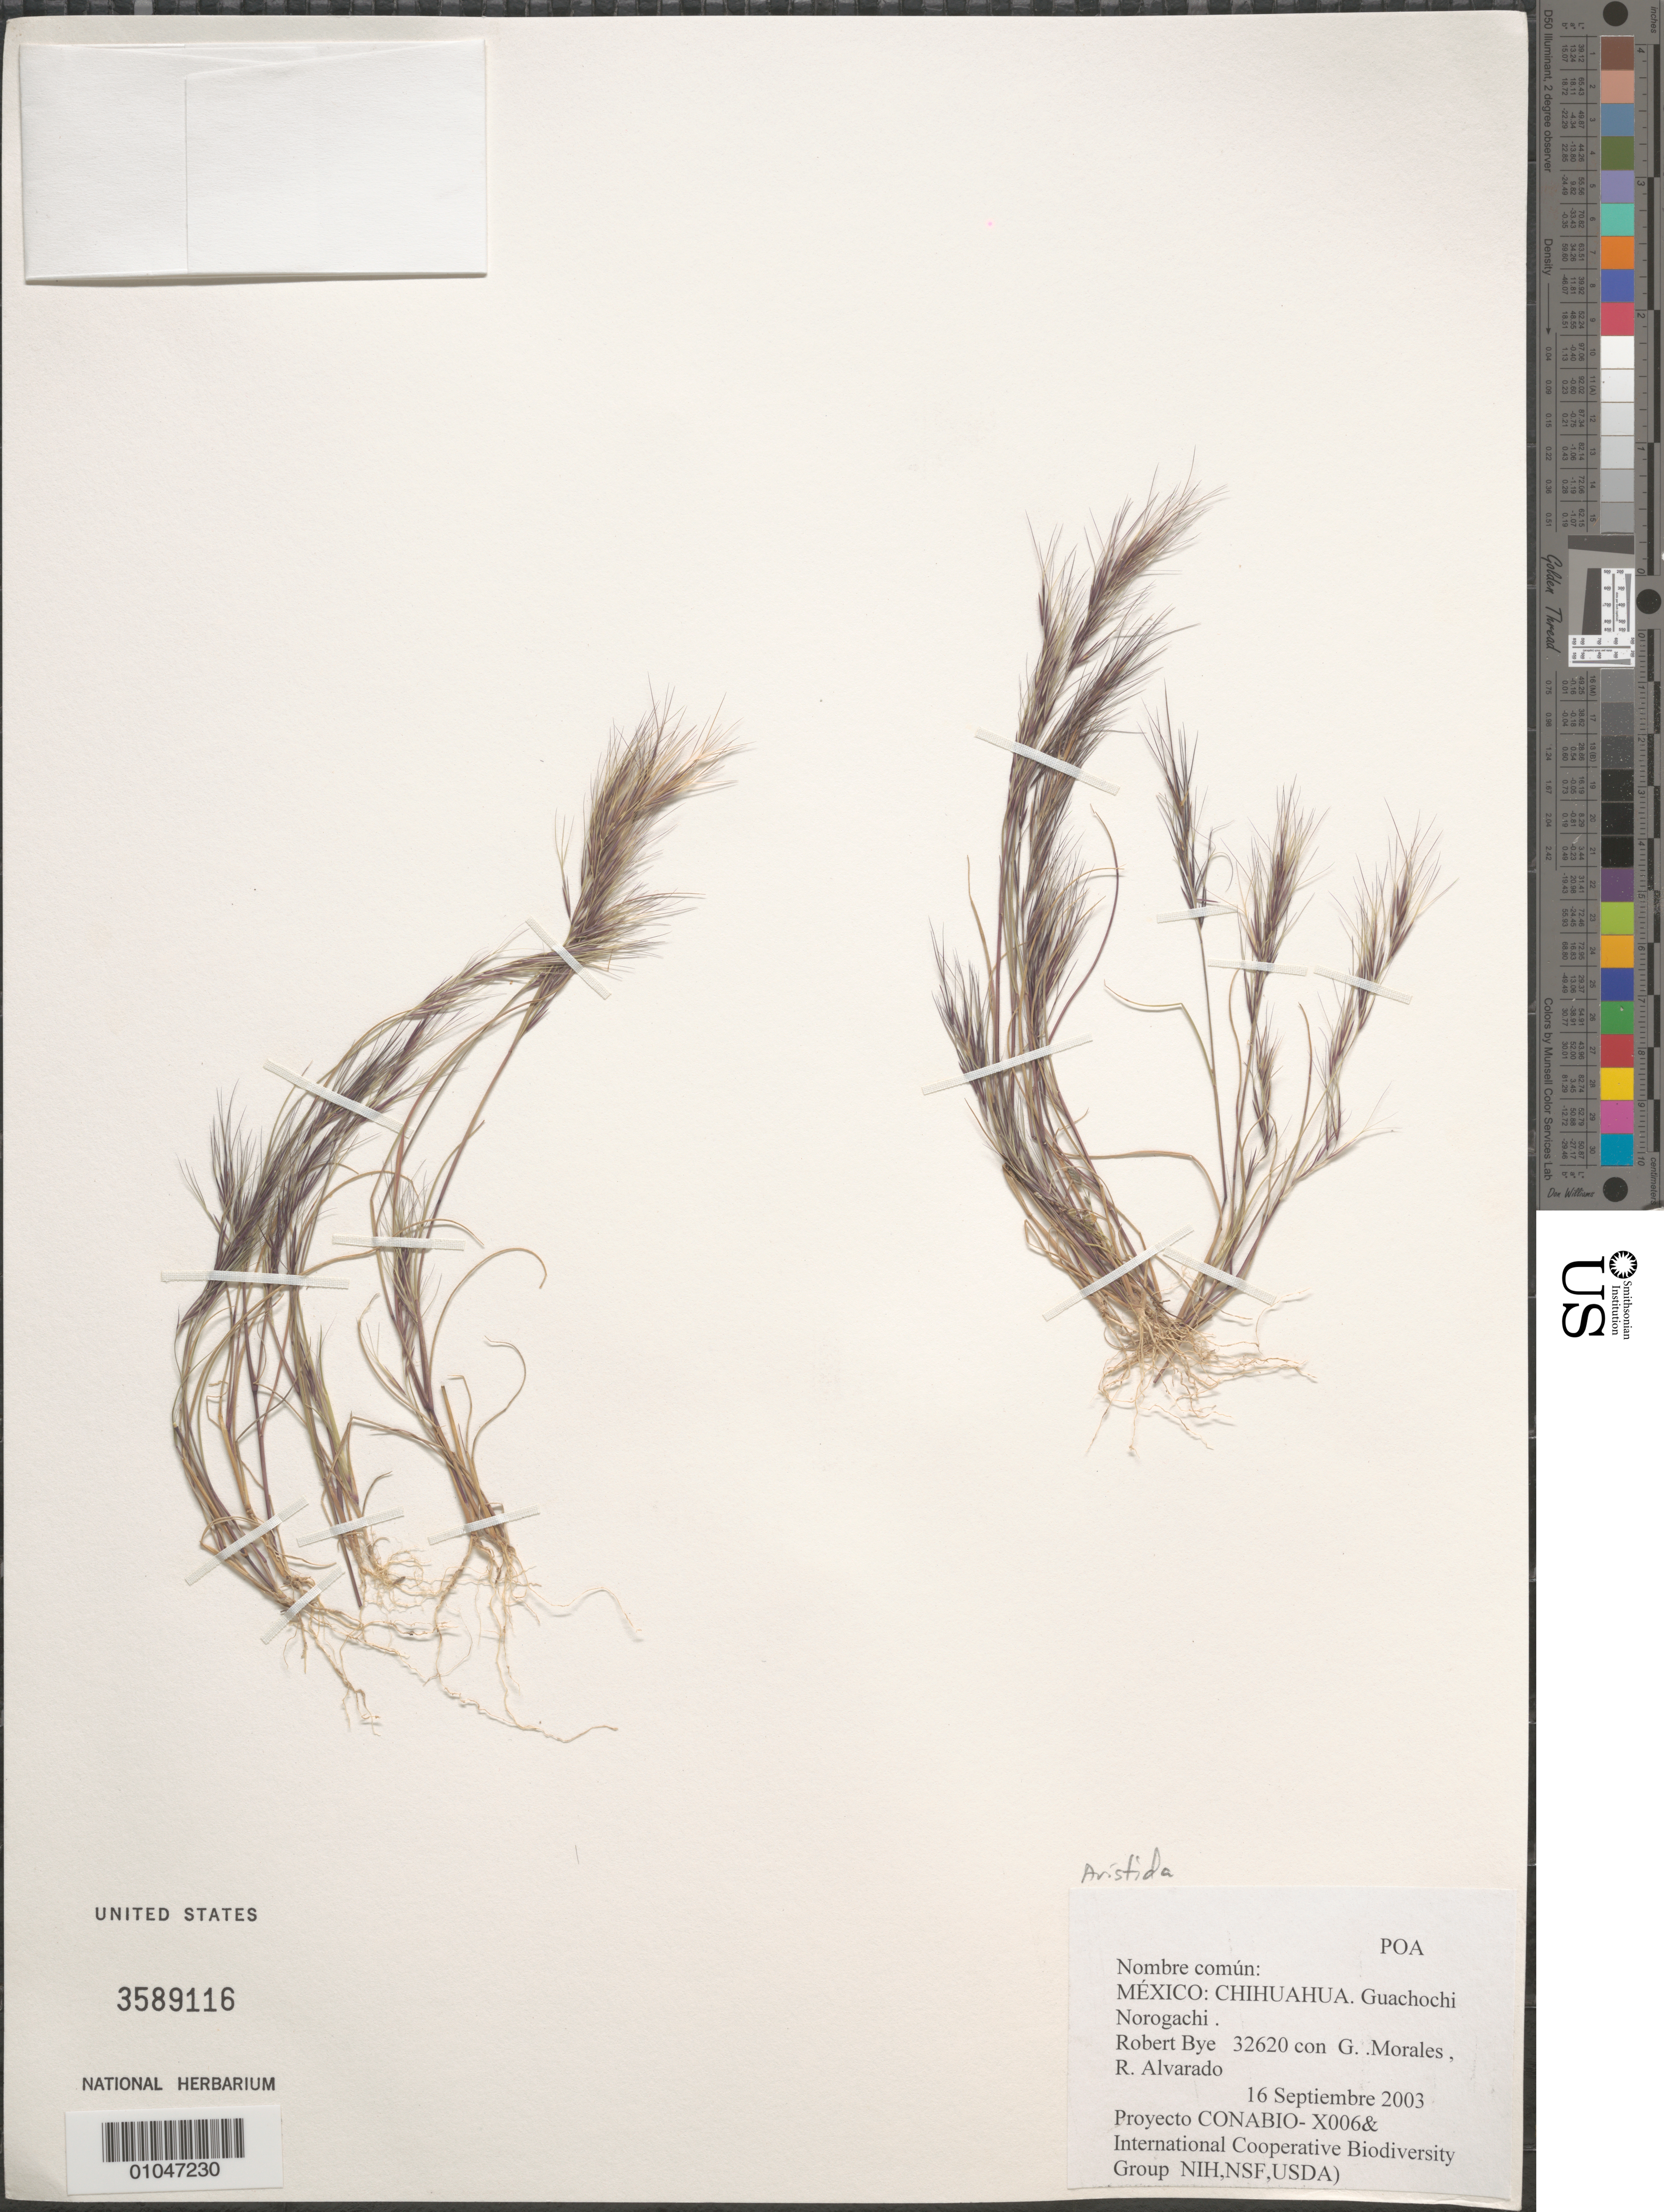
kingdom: Plantae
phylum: Tracheophyta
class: Liliopsida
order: Poales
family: Poaceae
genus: Aristida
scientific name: Aristida sp.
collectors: R. A. Bye, G. Morales & R. Alvarado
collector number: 32620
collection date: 2003-09-16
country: Mexico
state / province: Chihuahua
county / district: Guachochi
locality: Norogachi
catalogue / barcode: US 3589116